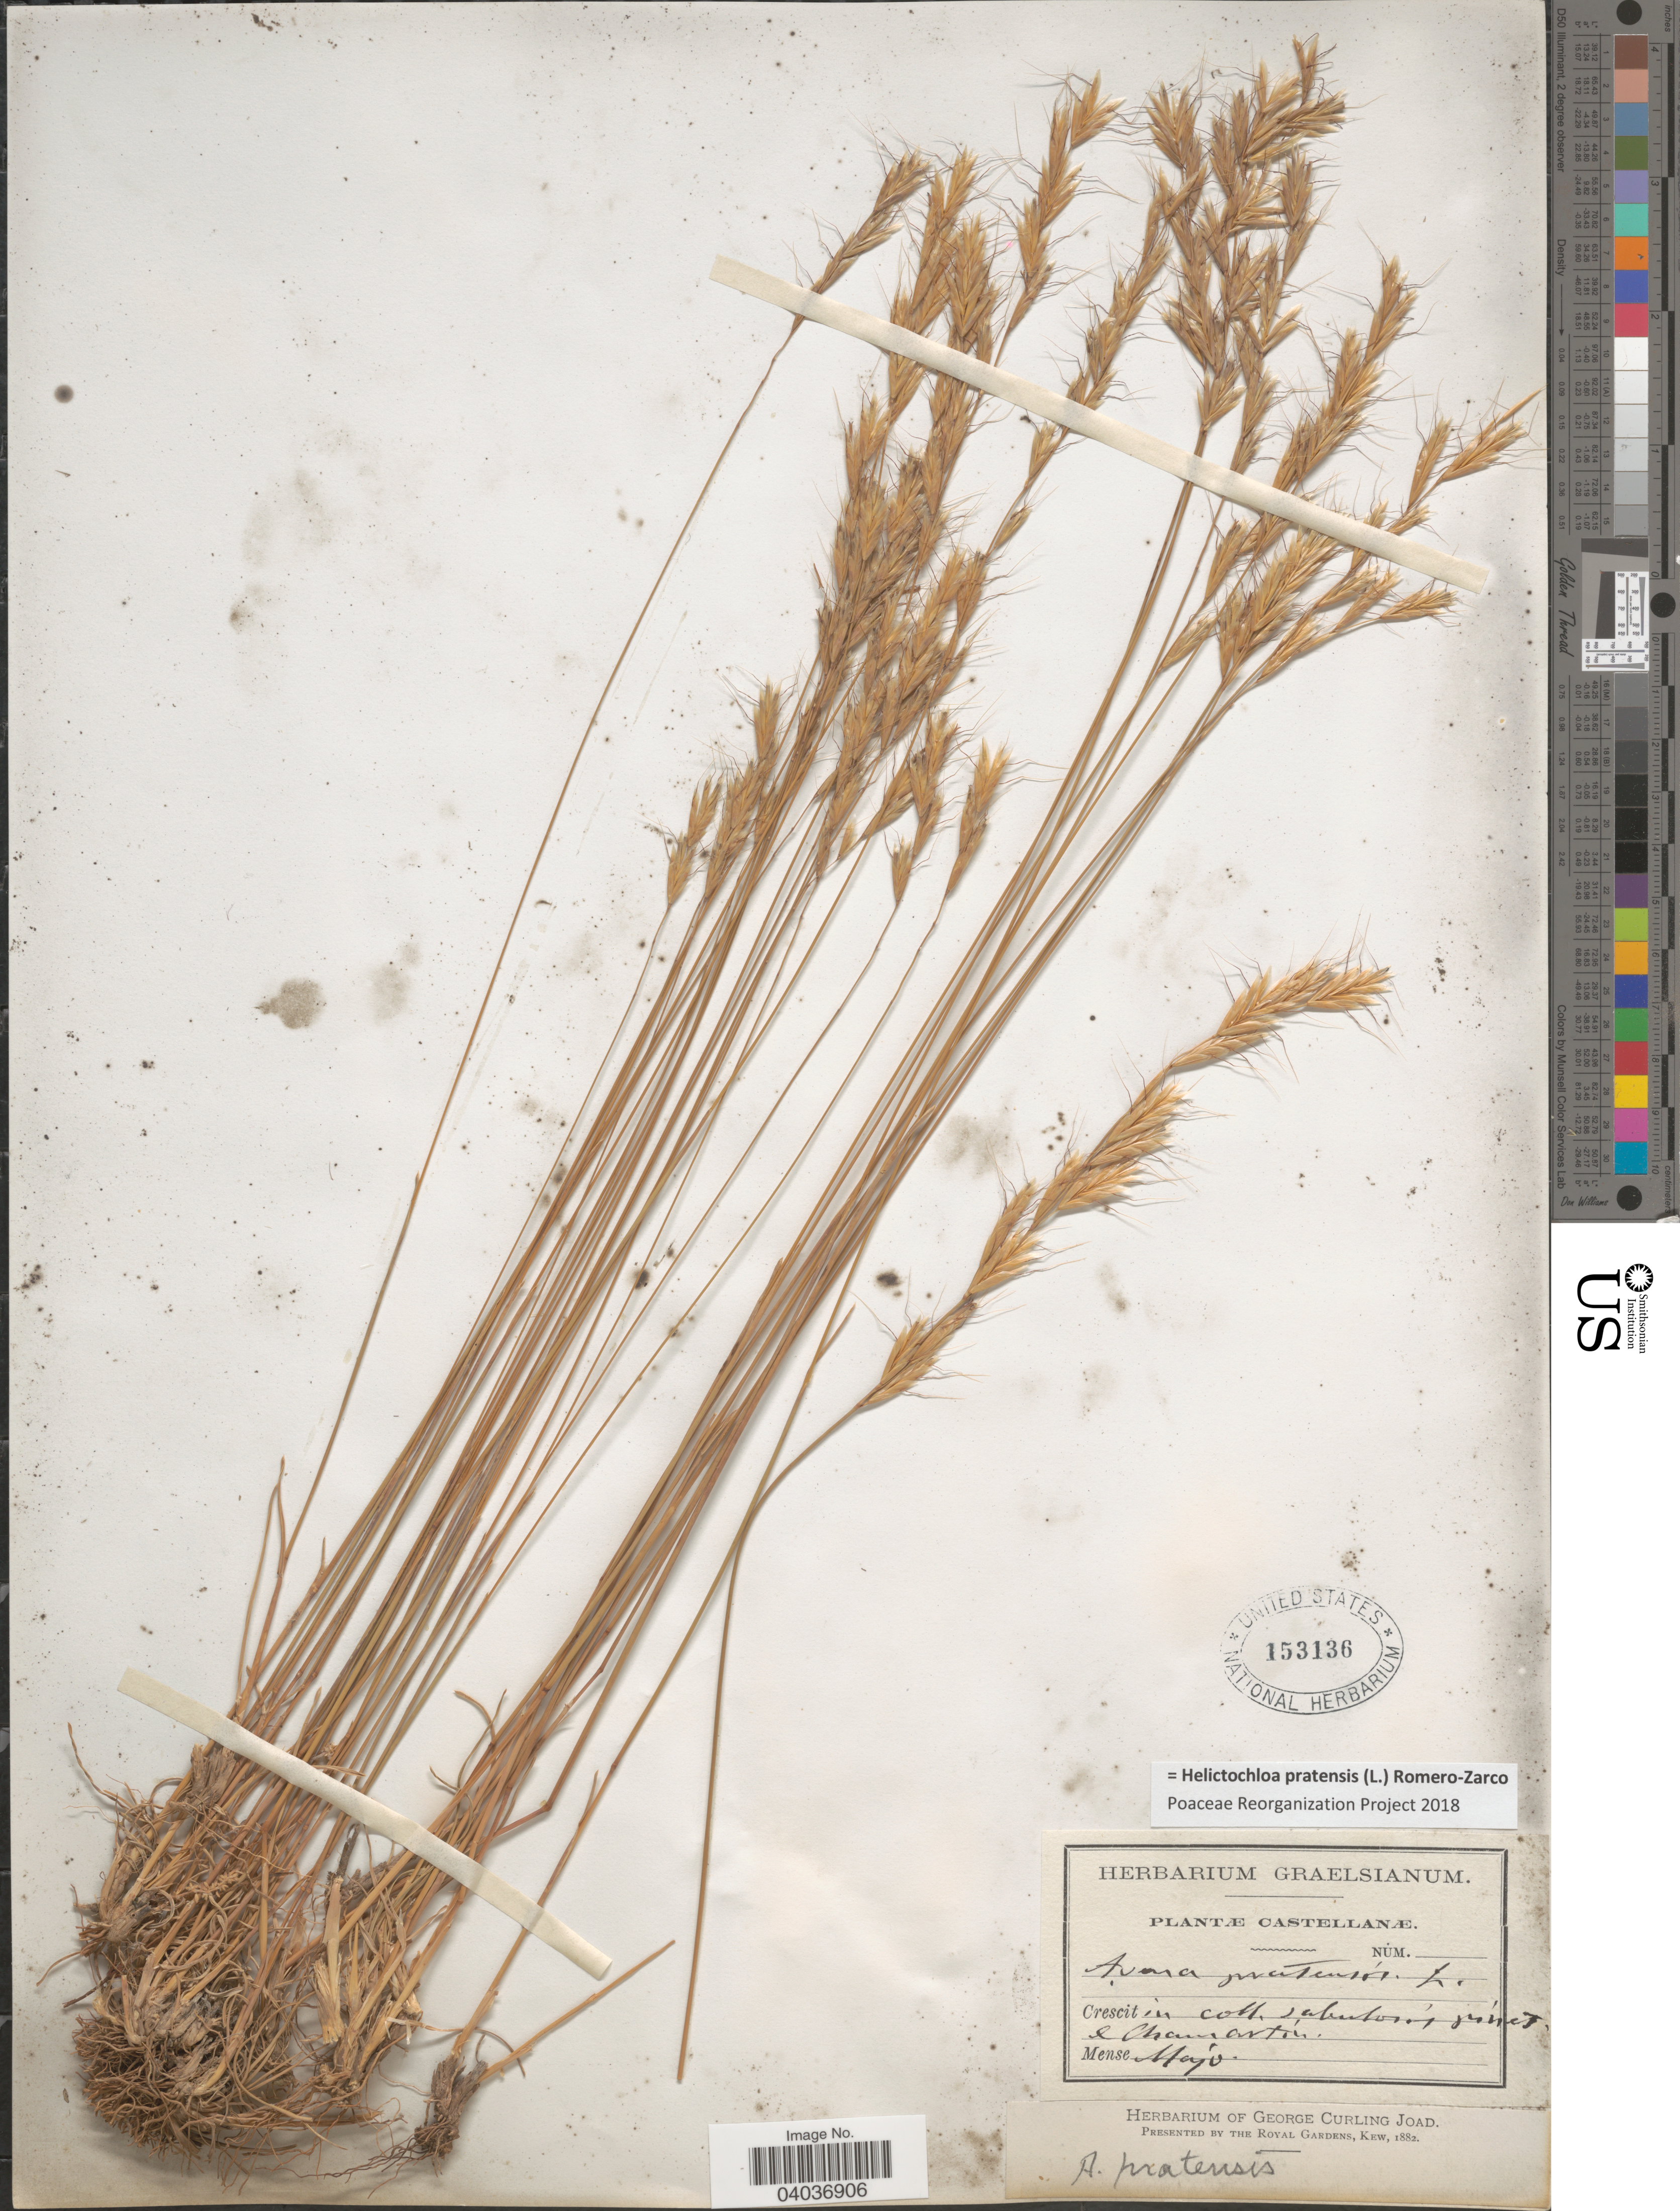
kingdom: Plantae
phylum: Tracheophyta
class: Liliopsida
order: Poales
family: Poaceae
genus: Helictochloa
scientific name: Helictochloa pratensis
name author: (L.) Romero-Zarco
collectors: ex Herb. Graelsianum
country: Spain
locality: Castellanæ. In coll. sabusosis junct. l. Chamartín.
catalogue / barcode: US 153136